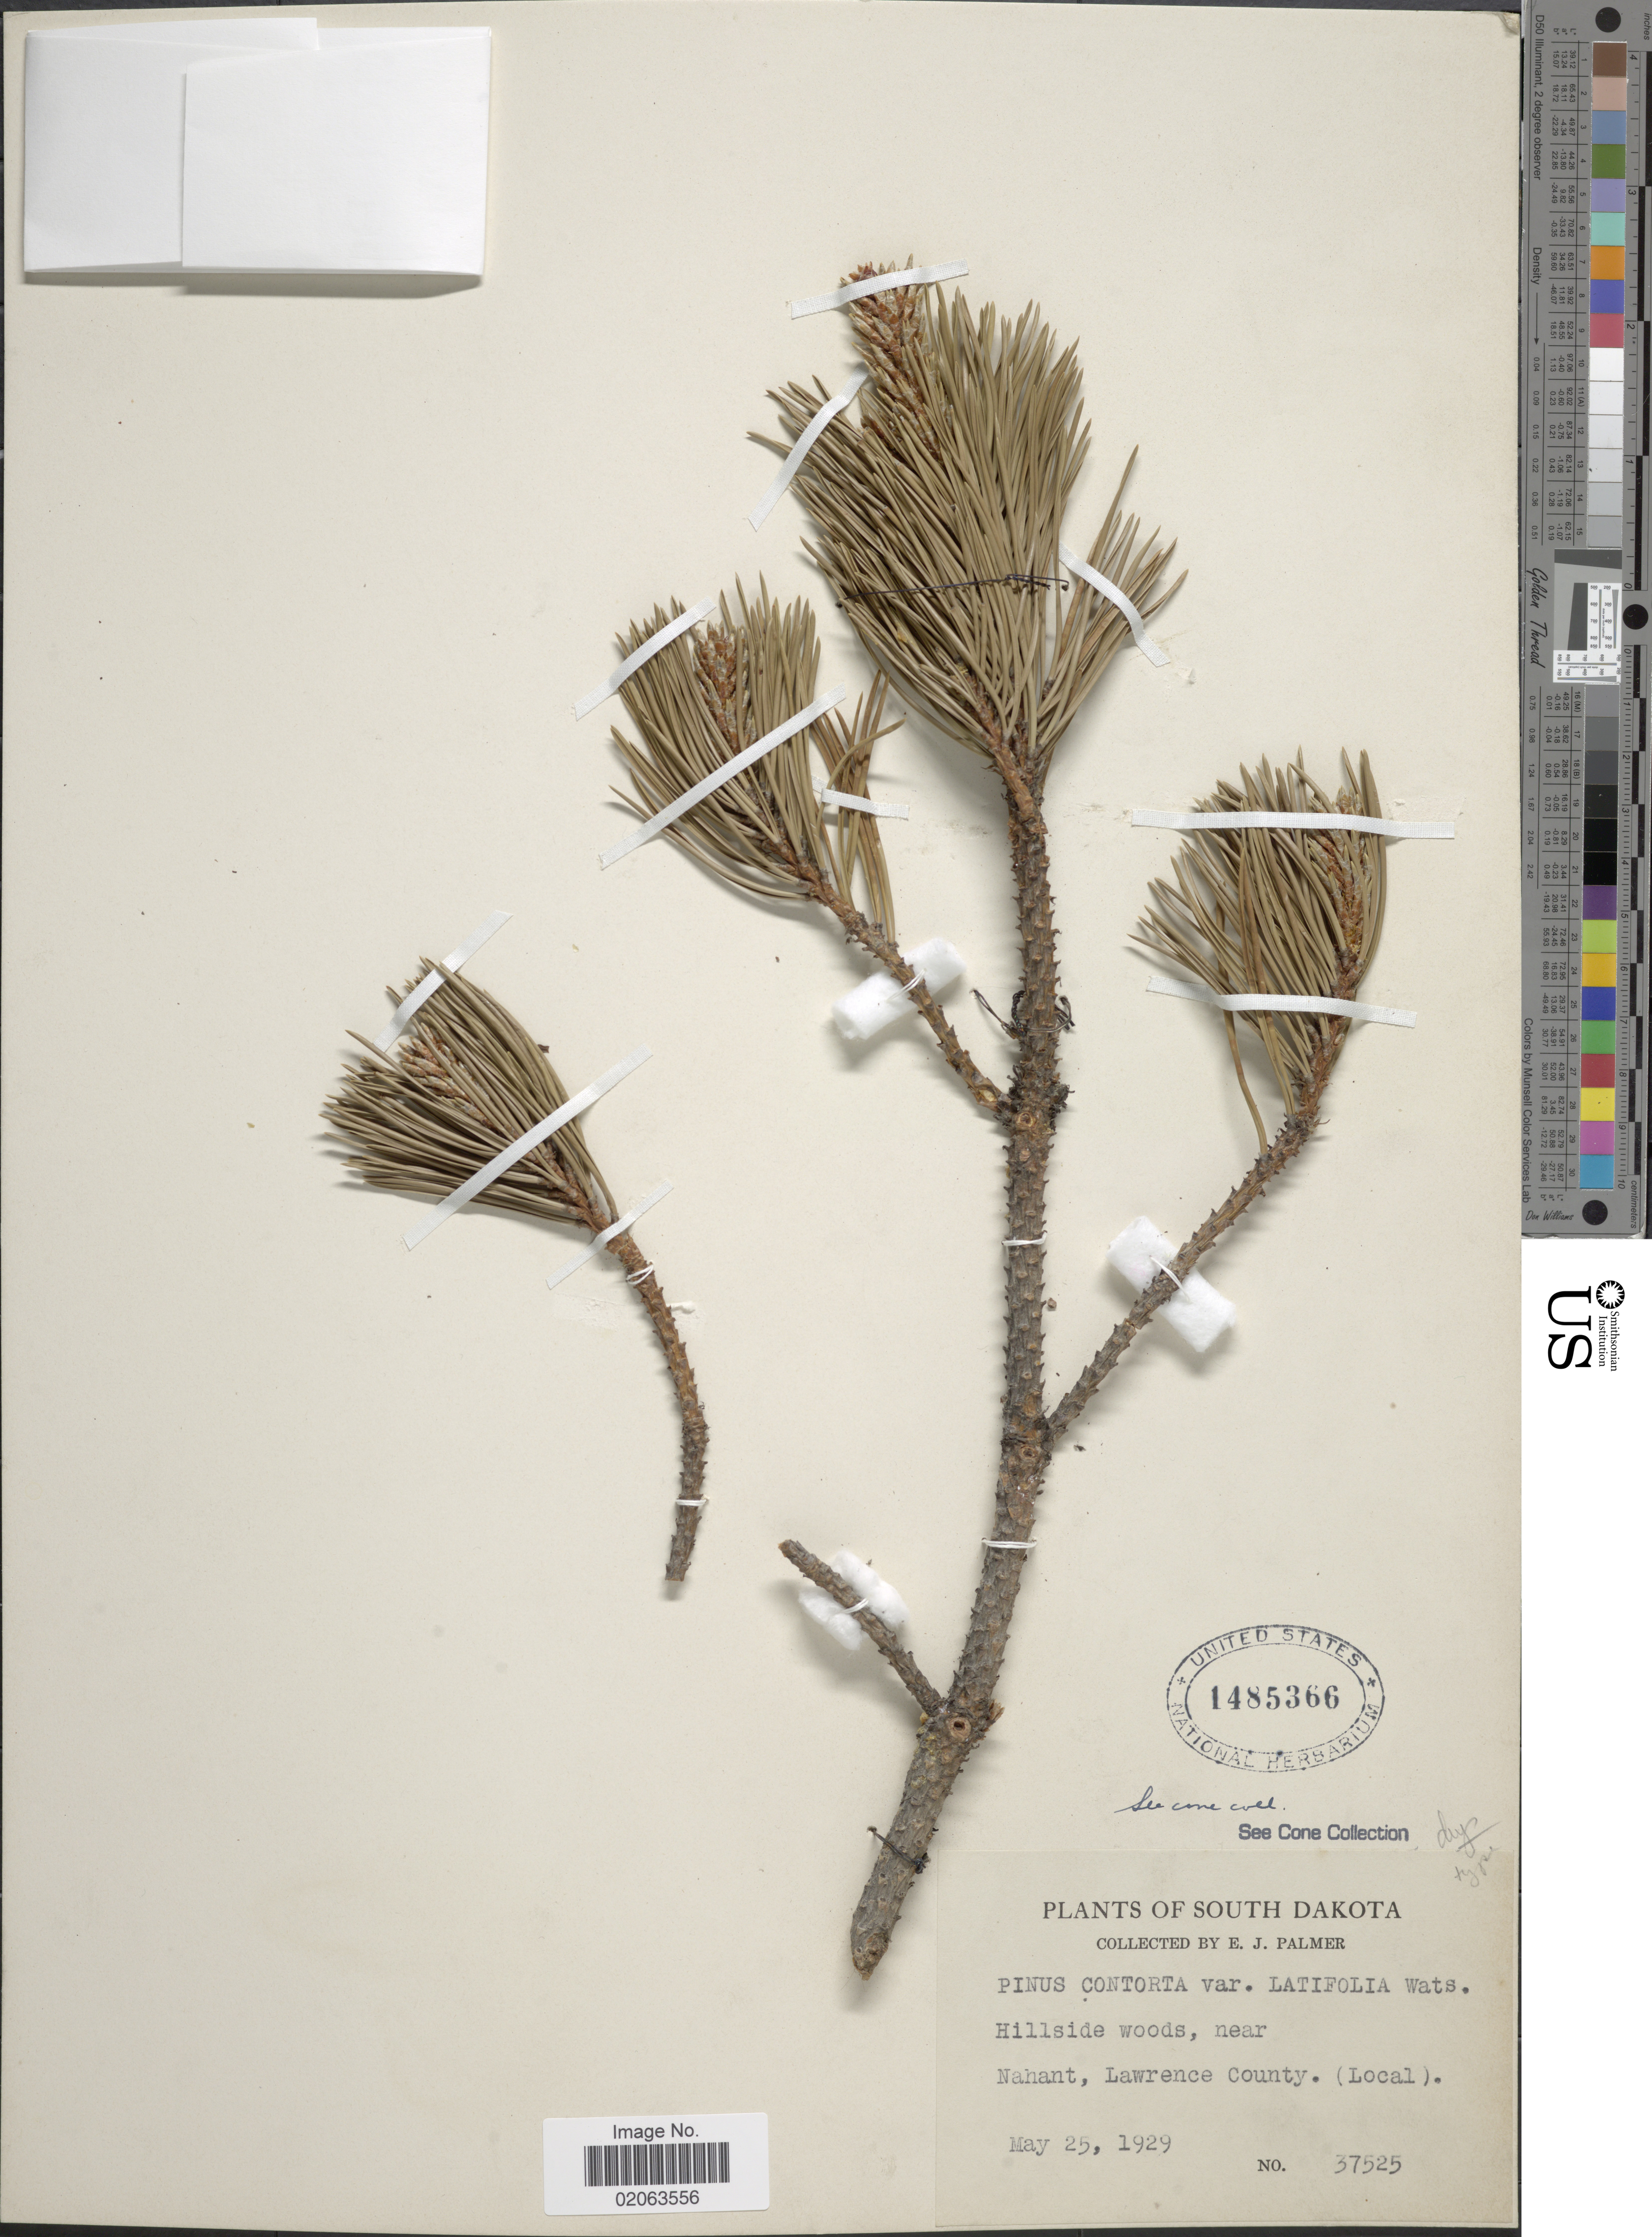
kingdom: Plantae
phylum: Tracheophyta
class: Pinopsida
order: Pinales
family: Pinaceae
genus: Pinus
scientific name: Pinus contorta var. latifolia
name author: Engelm. ex S. Watson in C. King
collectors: E. J. Palmer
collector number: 37525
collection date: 1929-05-25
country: United States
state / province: South Dakota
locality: South Dakota. Hillside woods, near Nahant, Lawrence County.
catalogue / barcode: US 1485366